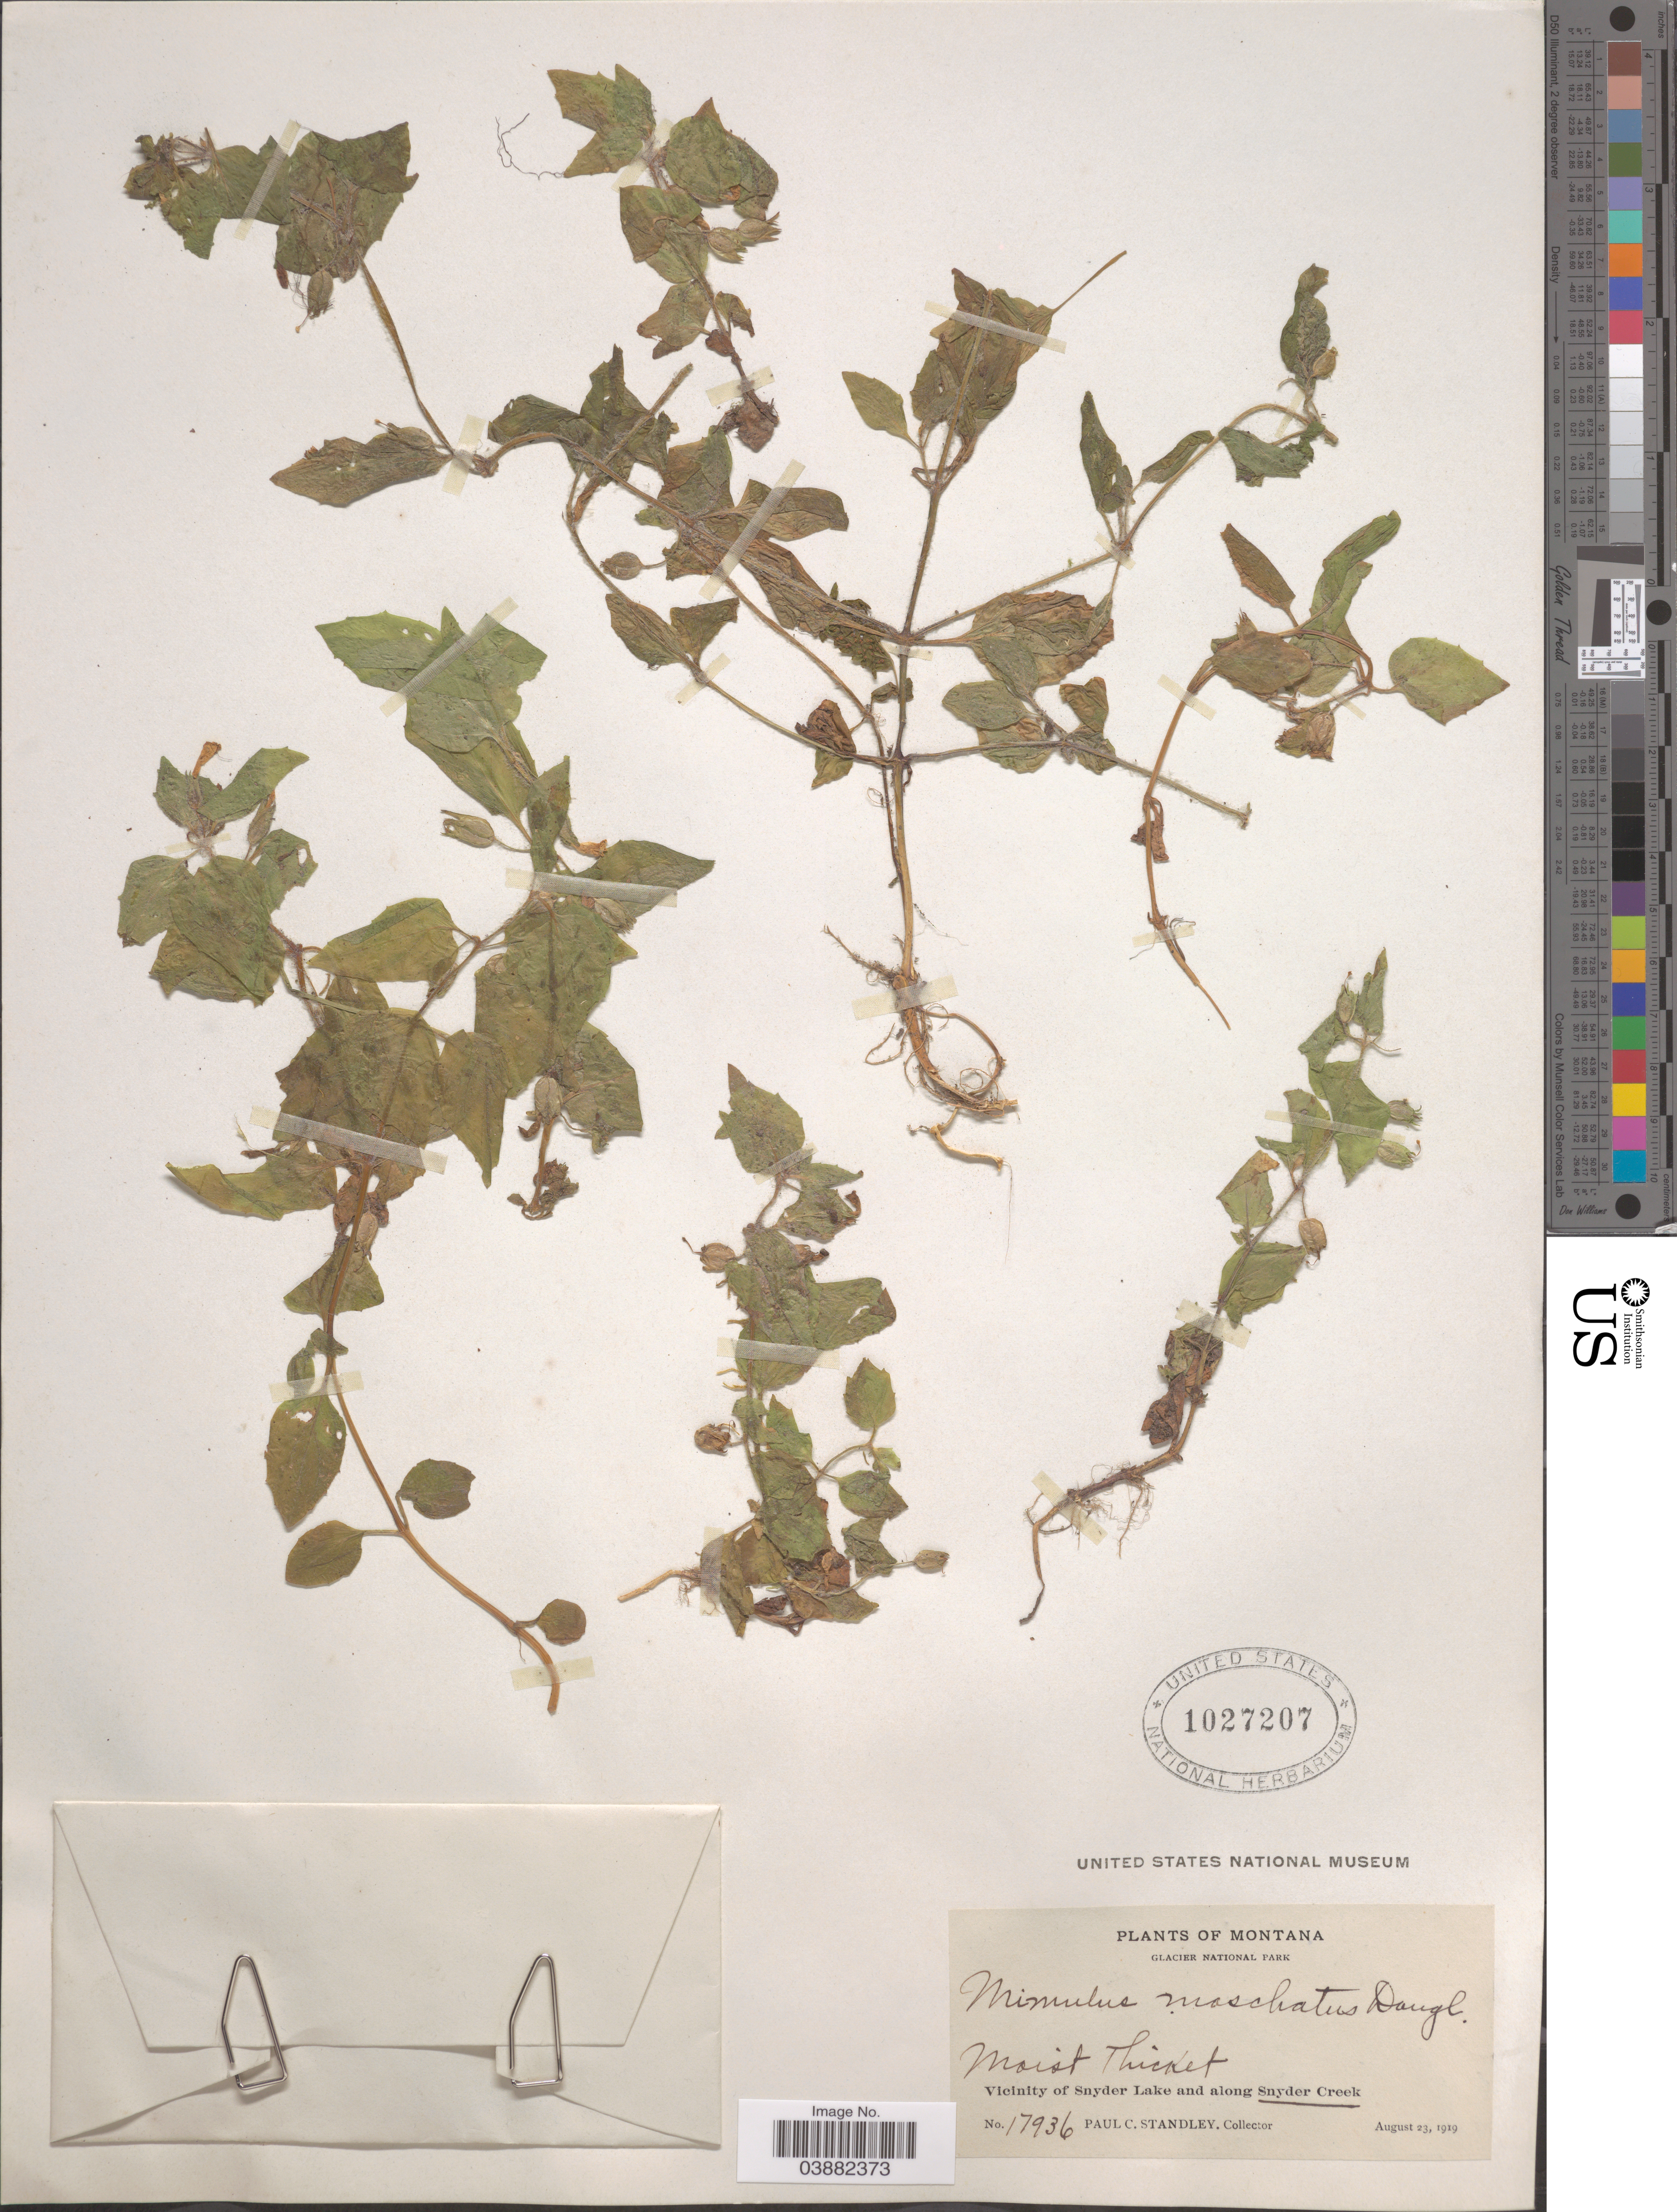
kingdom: Plantae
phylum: Tracheophyta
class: Magnoliopsida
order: Lamiales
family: Phrymaceae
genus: Mimulus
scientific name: Mimulus moschatus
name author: Douglas ex Lindl.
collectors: P. C. Standley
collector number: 17936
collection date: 1919-08-23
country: United States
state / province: Montana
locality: Glacier National Park. Moist thicket. Vicinity of Snyder Lake and along Snyder Creek.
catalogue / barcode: US 1027207